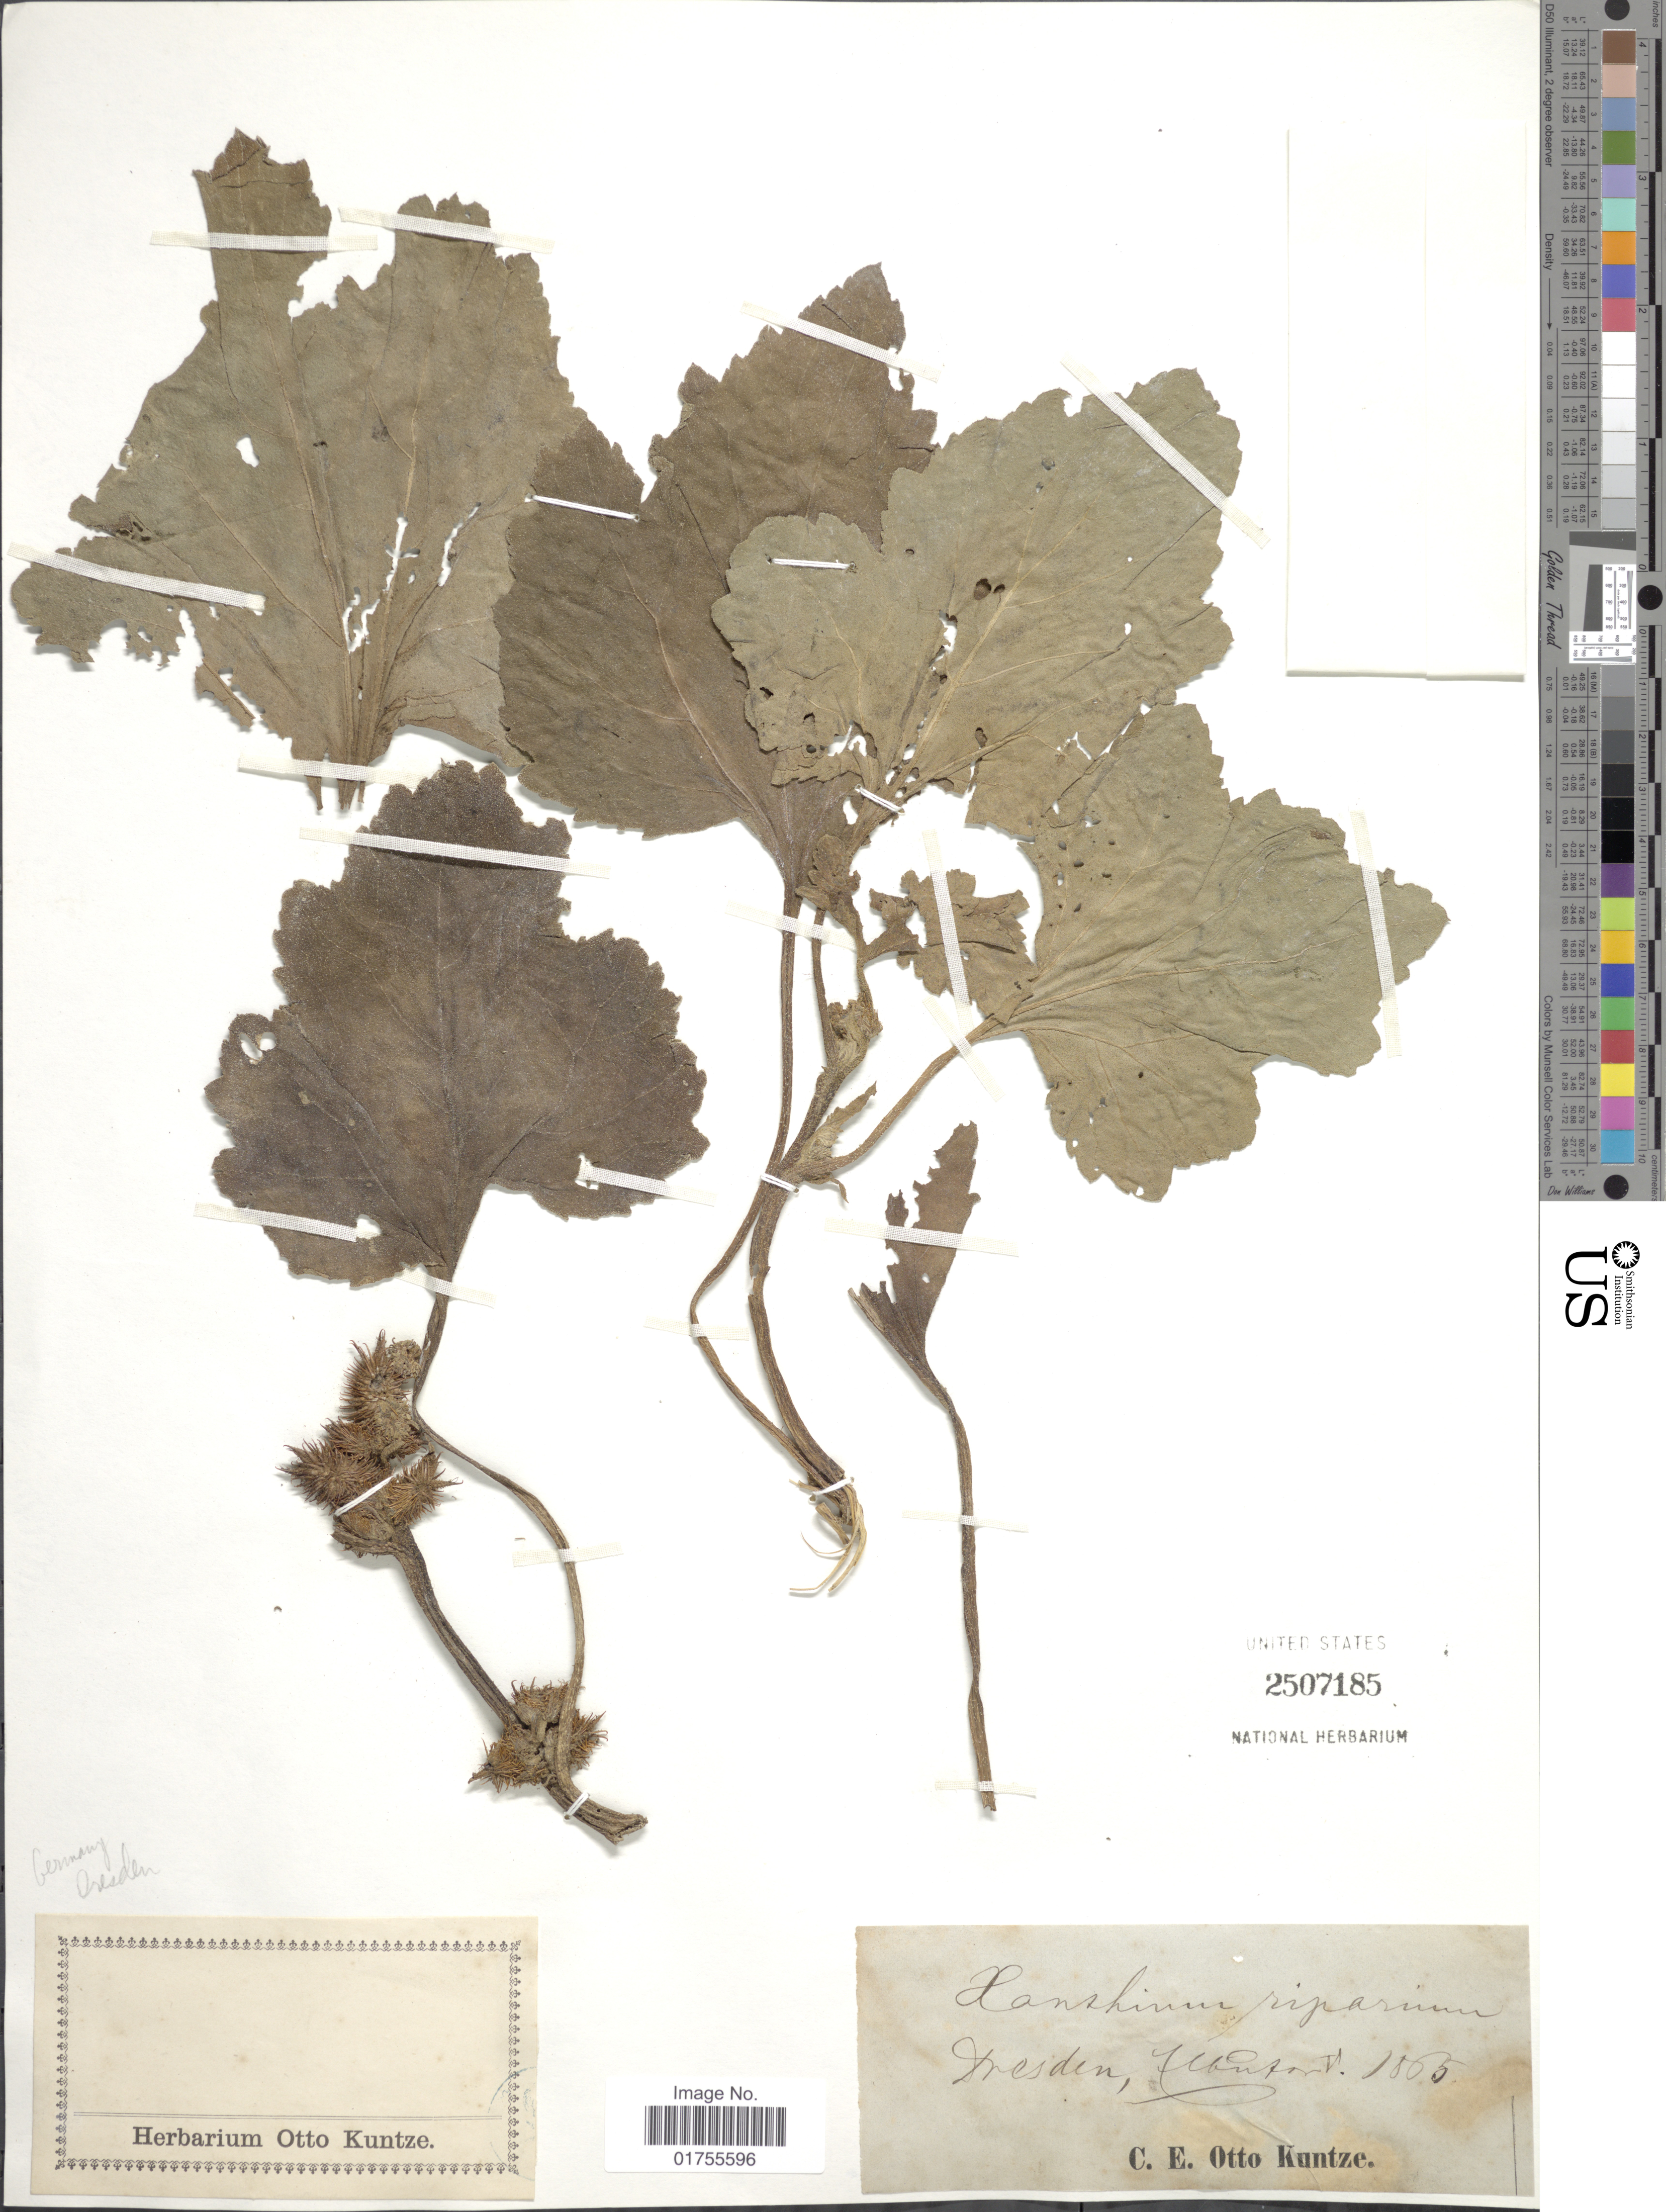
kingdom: Plantae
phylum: Tracheophyta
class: Magnoliopsida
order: Asterales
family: Asteraceae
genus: Xanthium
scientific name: Xanthium riparium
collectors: C.E.O. Kuntze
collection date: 1865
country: Germany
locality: Dresden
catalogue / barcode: US 2507185